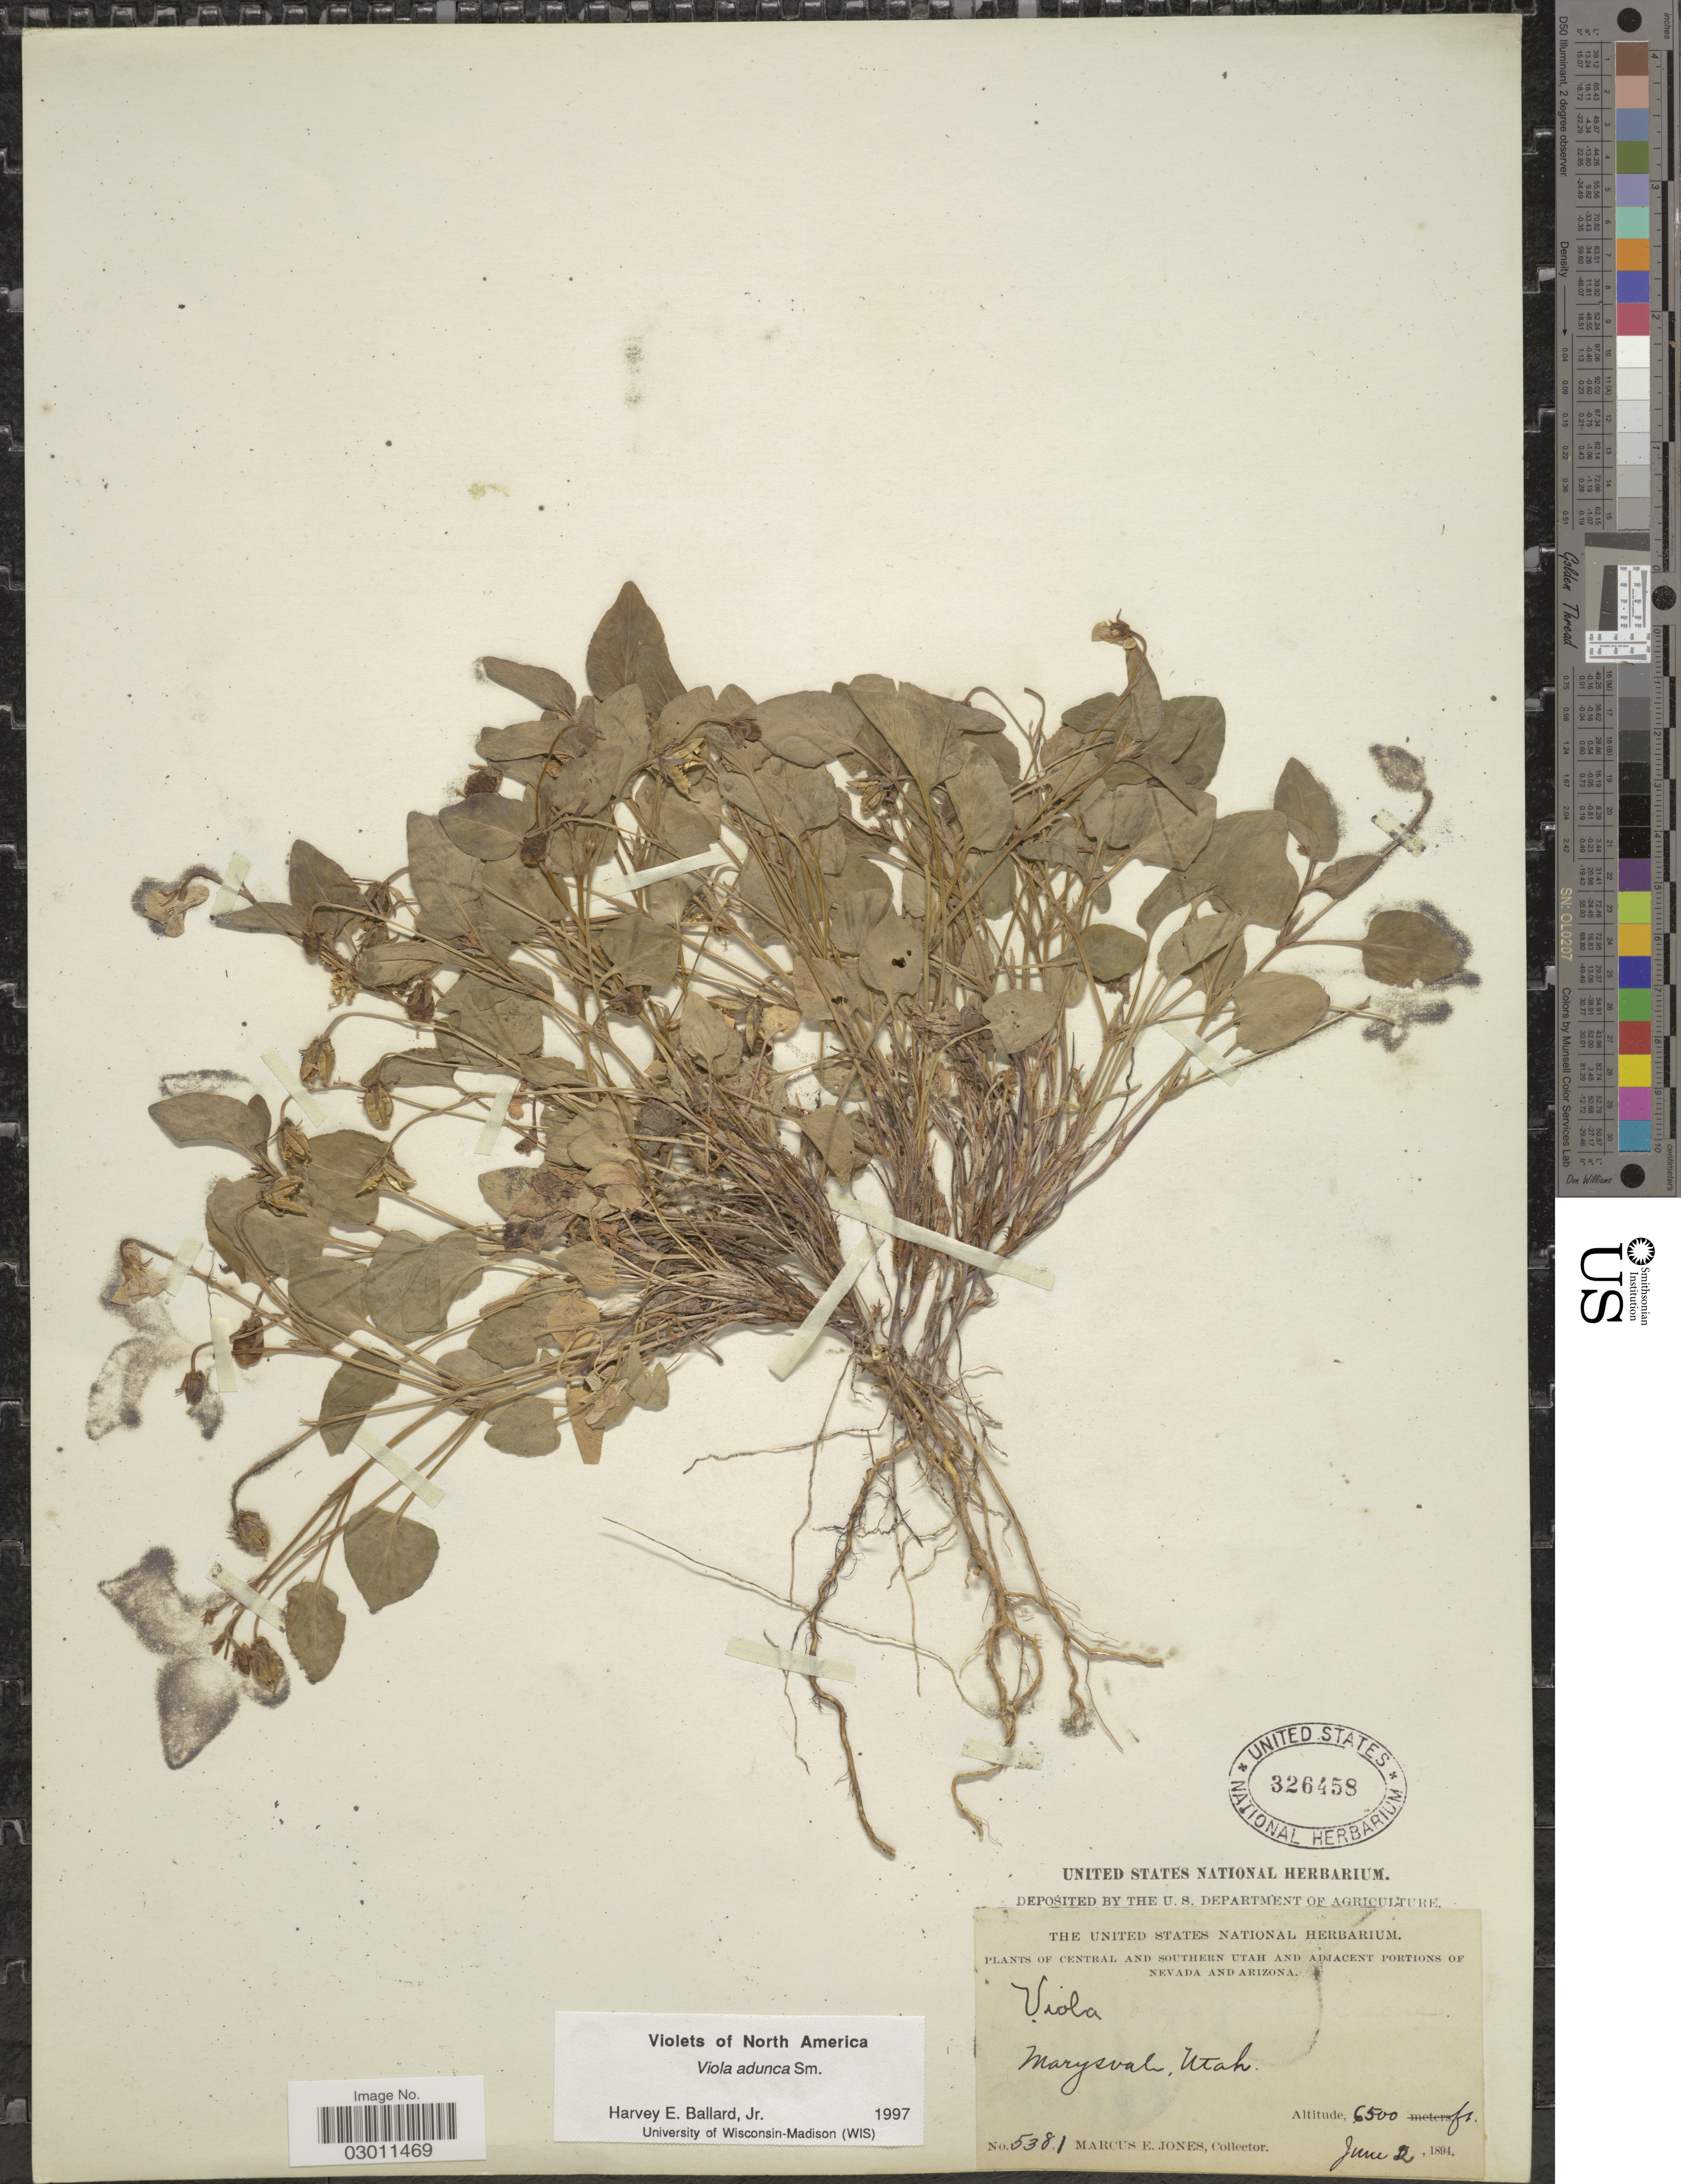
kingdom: Plantae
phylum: Tracheophyta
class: Magnoliopsida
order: Malpighiales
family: Violaceae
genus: Viola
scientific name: Viola adunca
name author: Sm.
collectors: M. E. Jones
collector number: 5381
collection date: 1894-06-02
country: United States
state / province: Utah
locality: Central and Southern Utah, Marysvale, Utah.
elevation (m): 1981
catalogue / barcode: US 326458